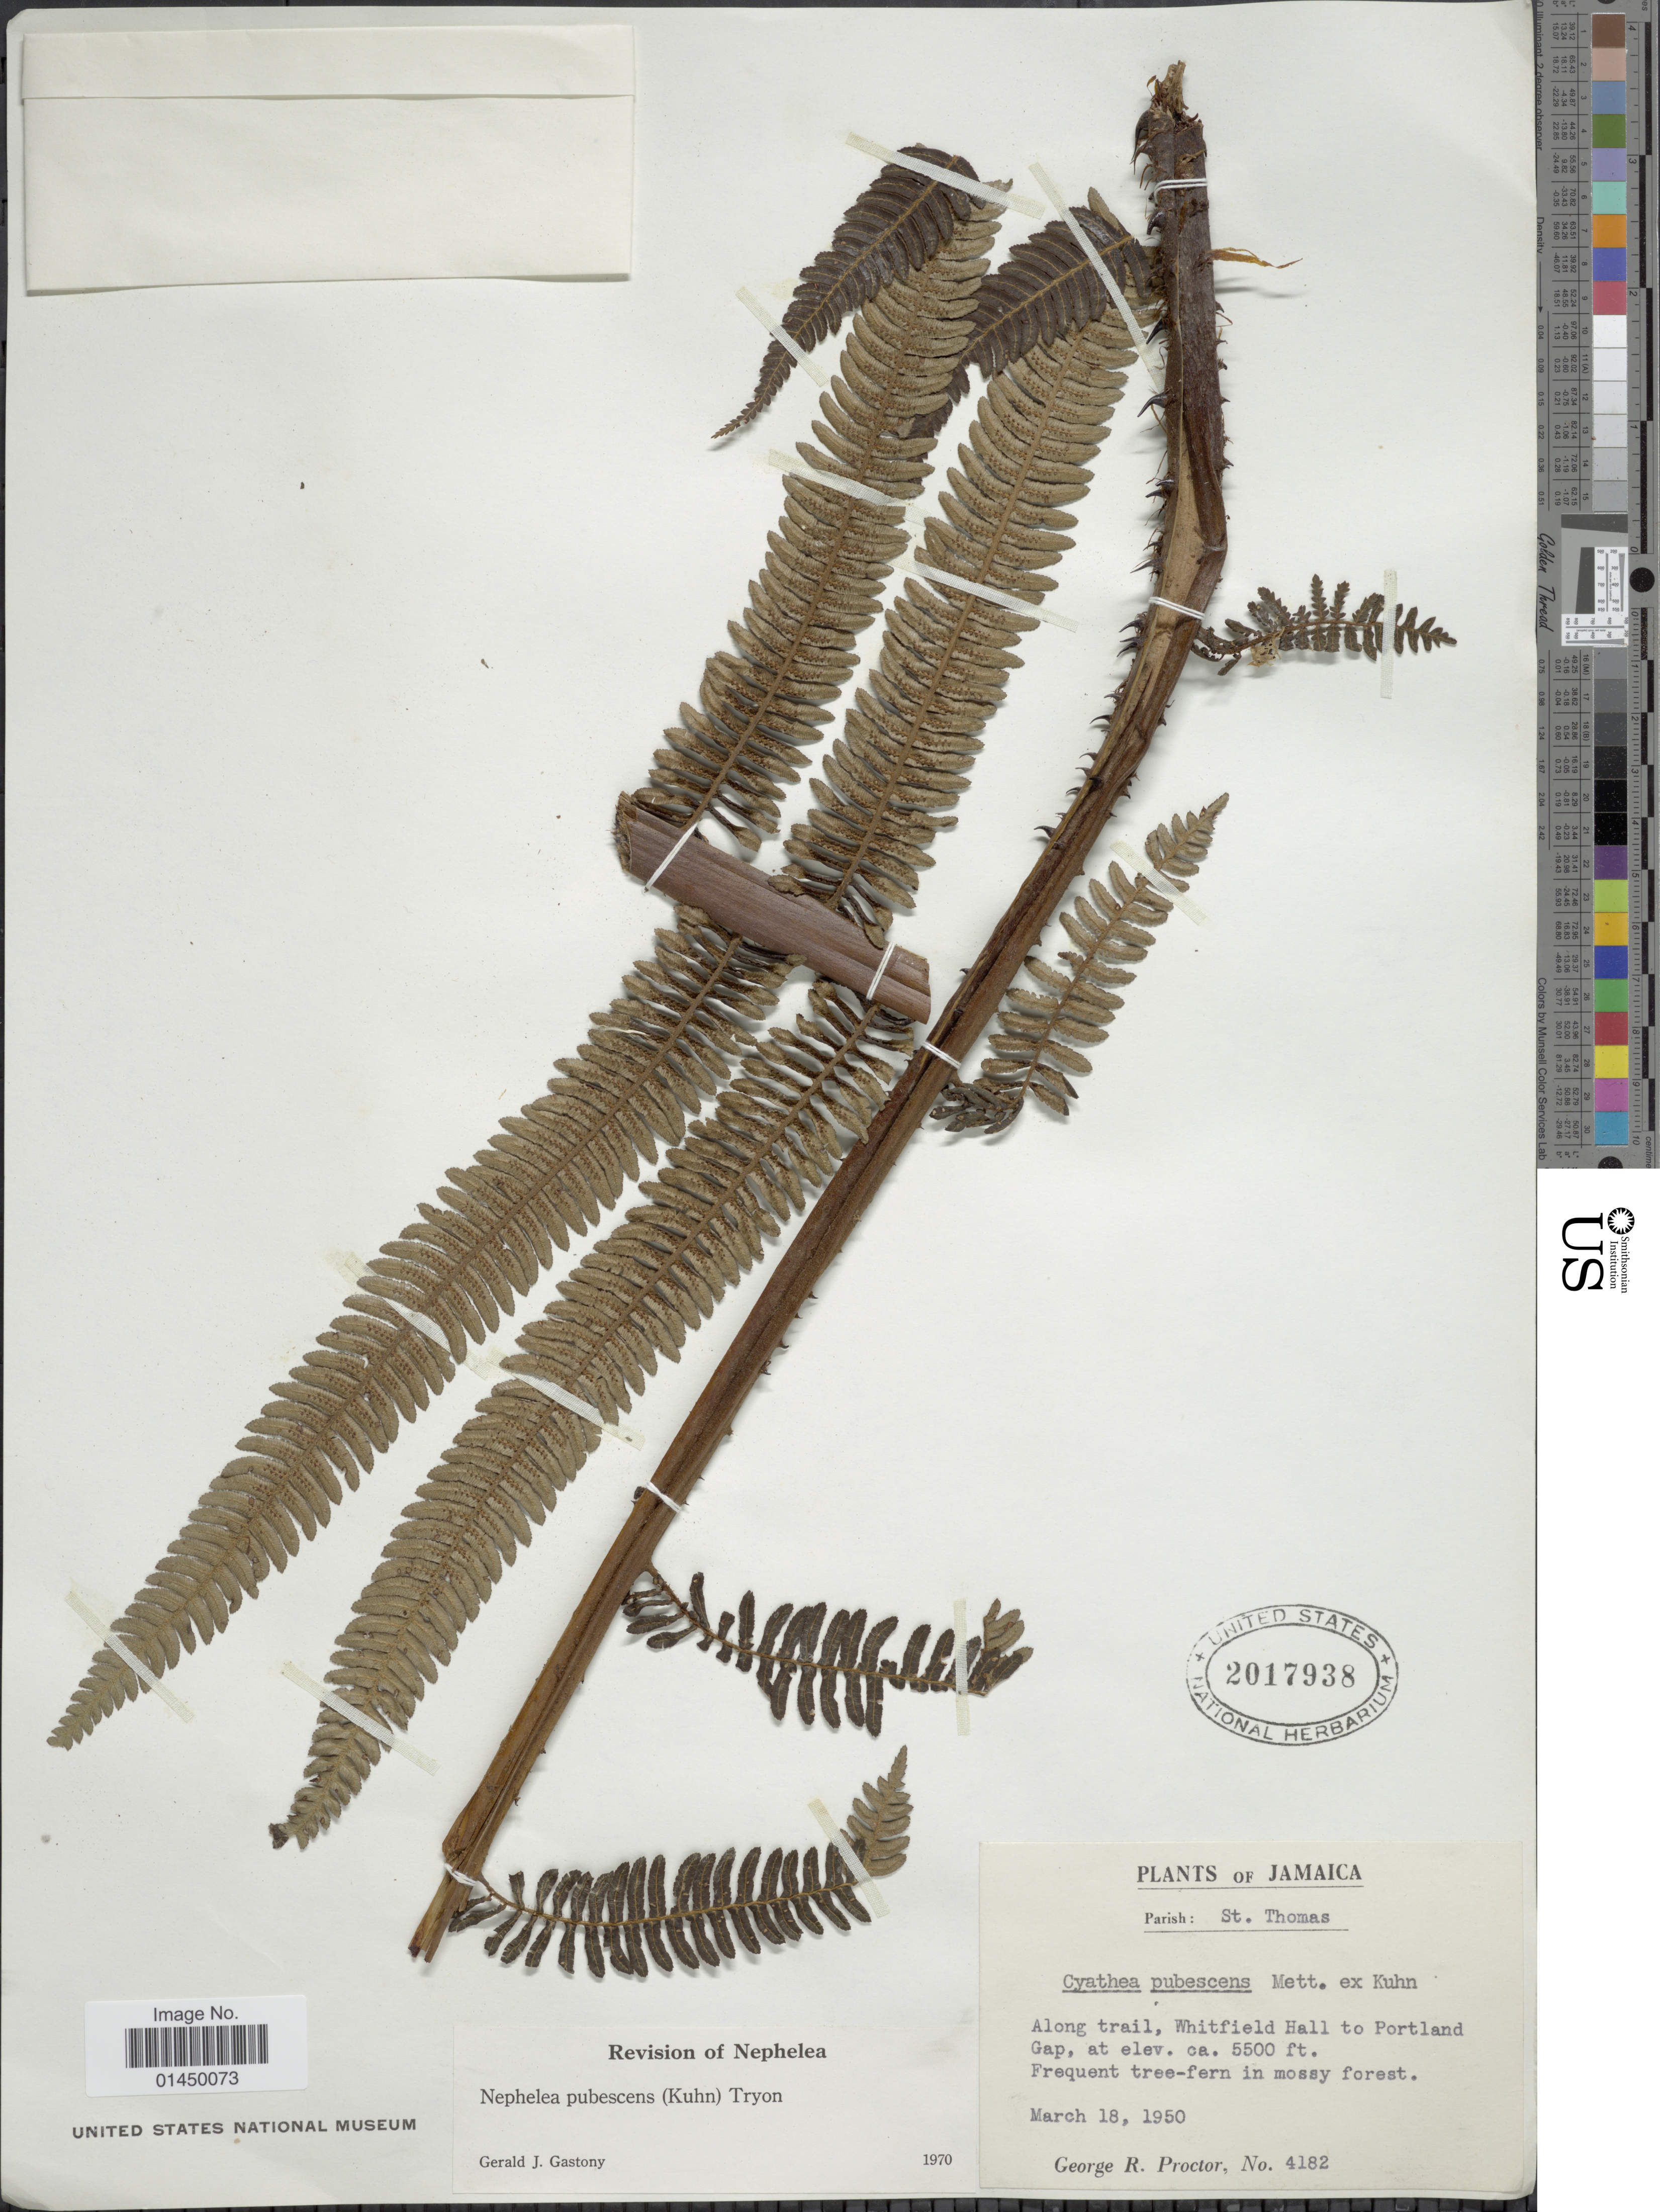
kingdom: Plantae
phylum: Tracheophyta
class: Polypodiopsida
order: Cyatheales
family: Cyatheaceae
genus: Cyathea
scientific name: Cyathea bipinnatifida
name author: (Baker) Domin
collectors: G. R. Proctor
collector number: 4182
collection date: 1950-03-18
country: Jamaica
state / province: Saint Thomas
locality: Along trail, Whitfield Hall to Portland Gap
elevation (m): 1676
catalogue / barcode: US 2017938